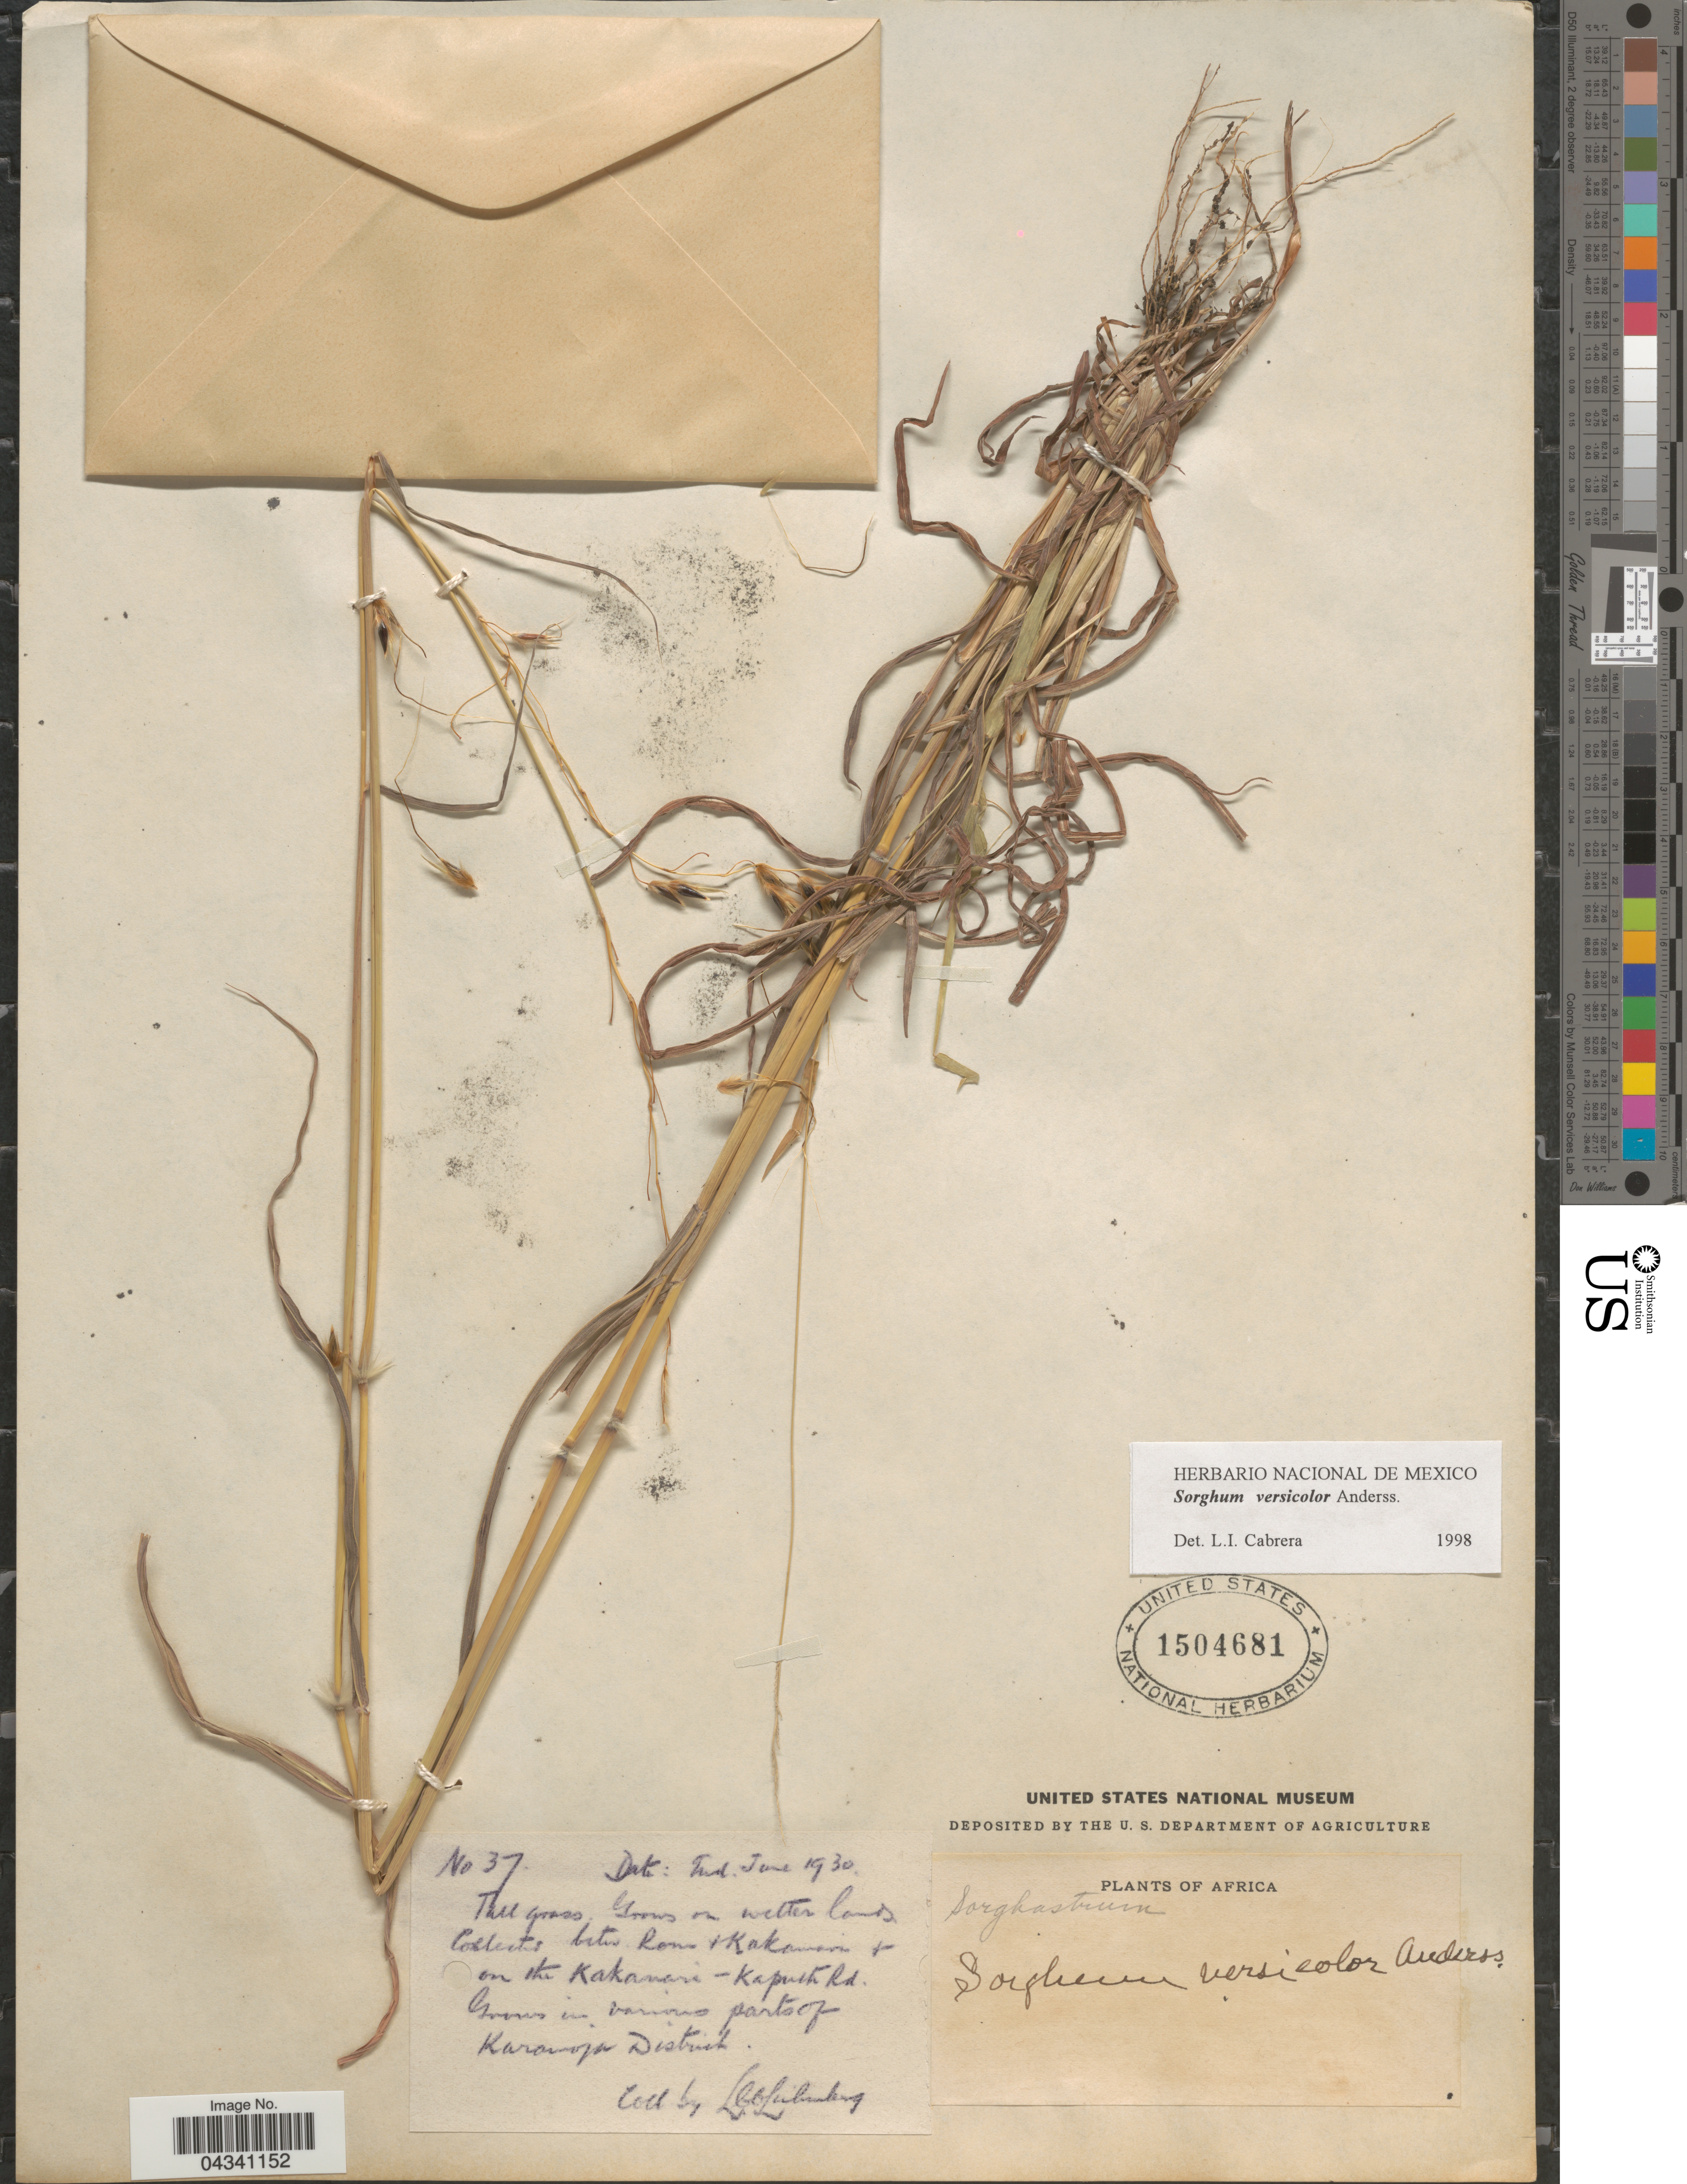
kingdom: Plantae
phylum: Tracheophyta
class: Liliopsida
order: Poales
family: Poaceae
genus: Sorghum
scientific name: Sorghum versicolor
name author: Andersson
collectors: L. Liebenberg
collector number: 37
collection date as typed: End* June 1930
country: Uganda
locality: Africa. Betw. Rom & Kakamari & on the Kakamari-Kaputh Rd. Grows in barren parts of Karamoja District.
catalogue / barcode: US 1504681